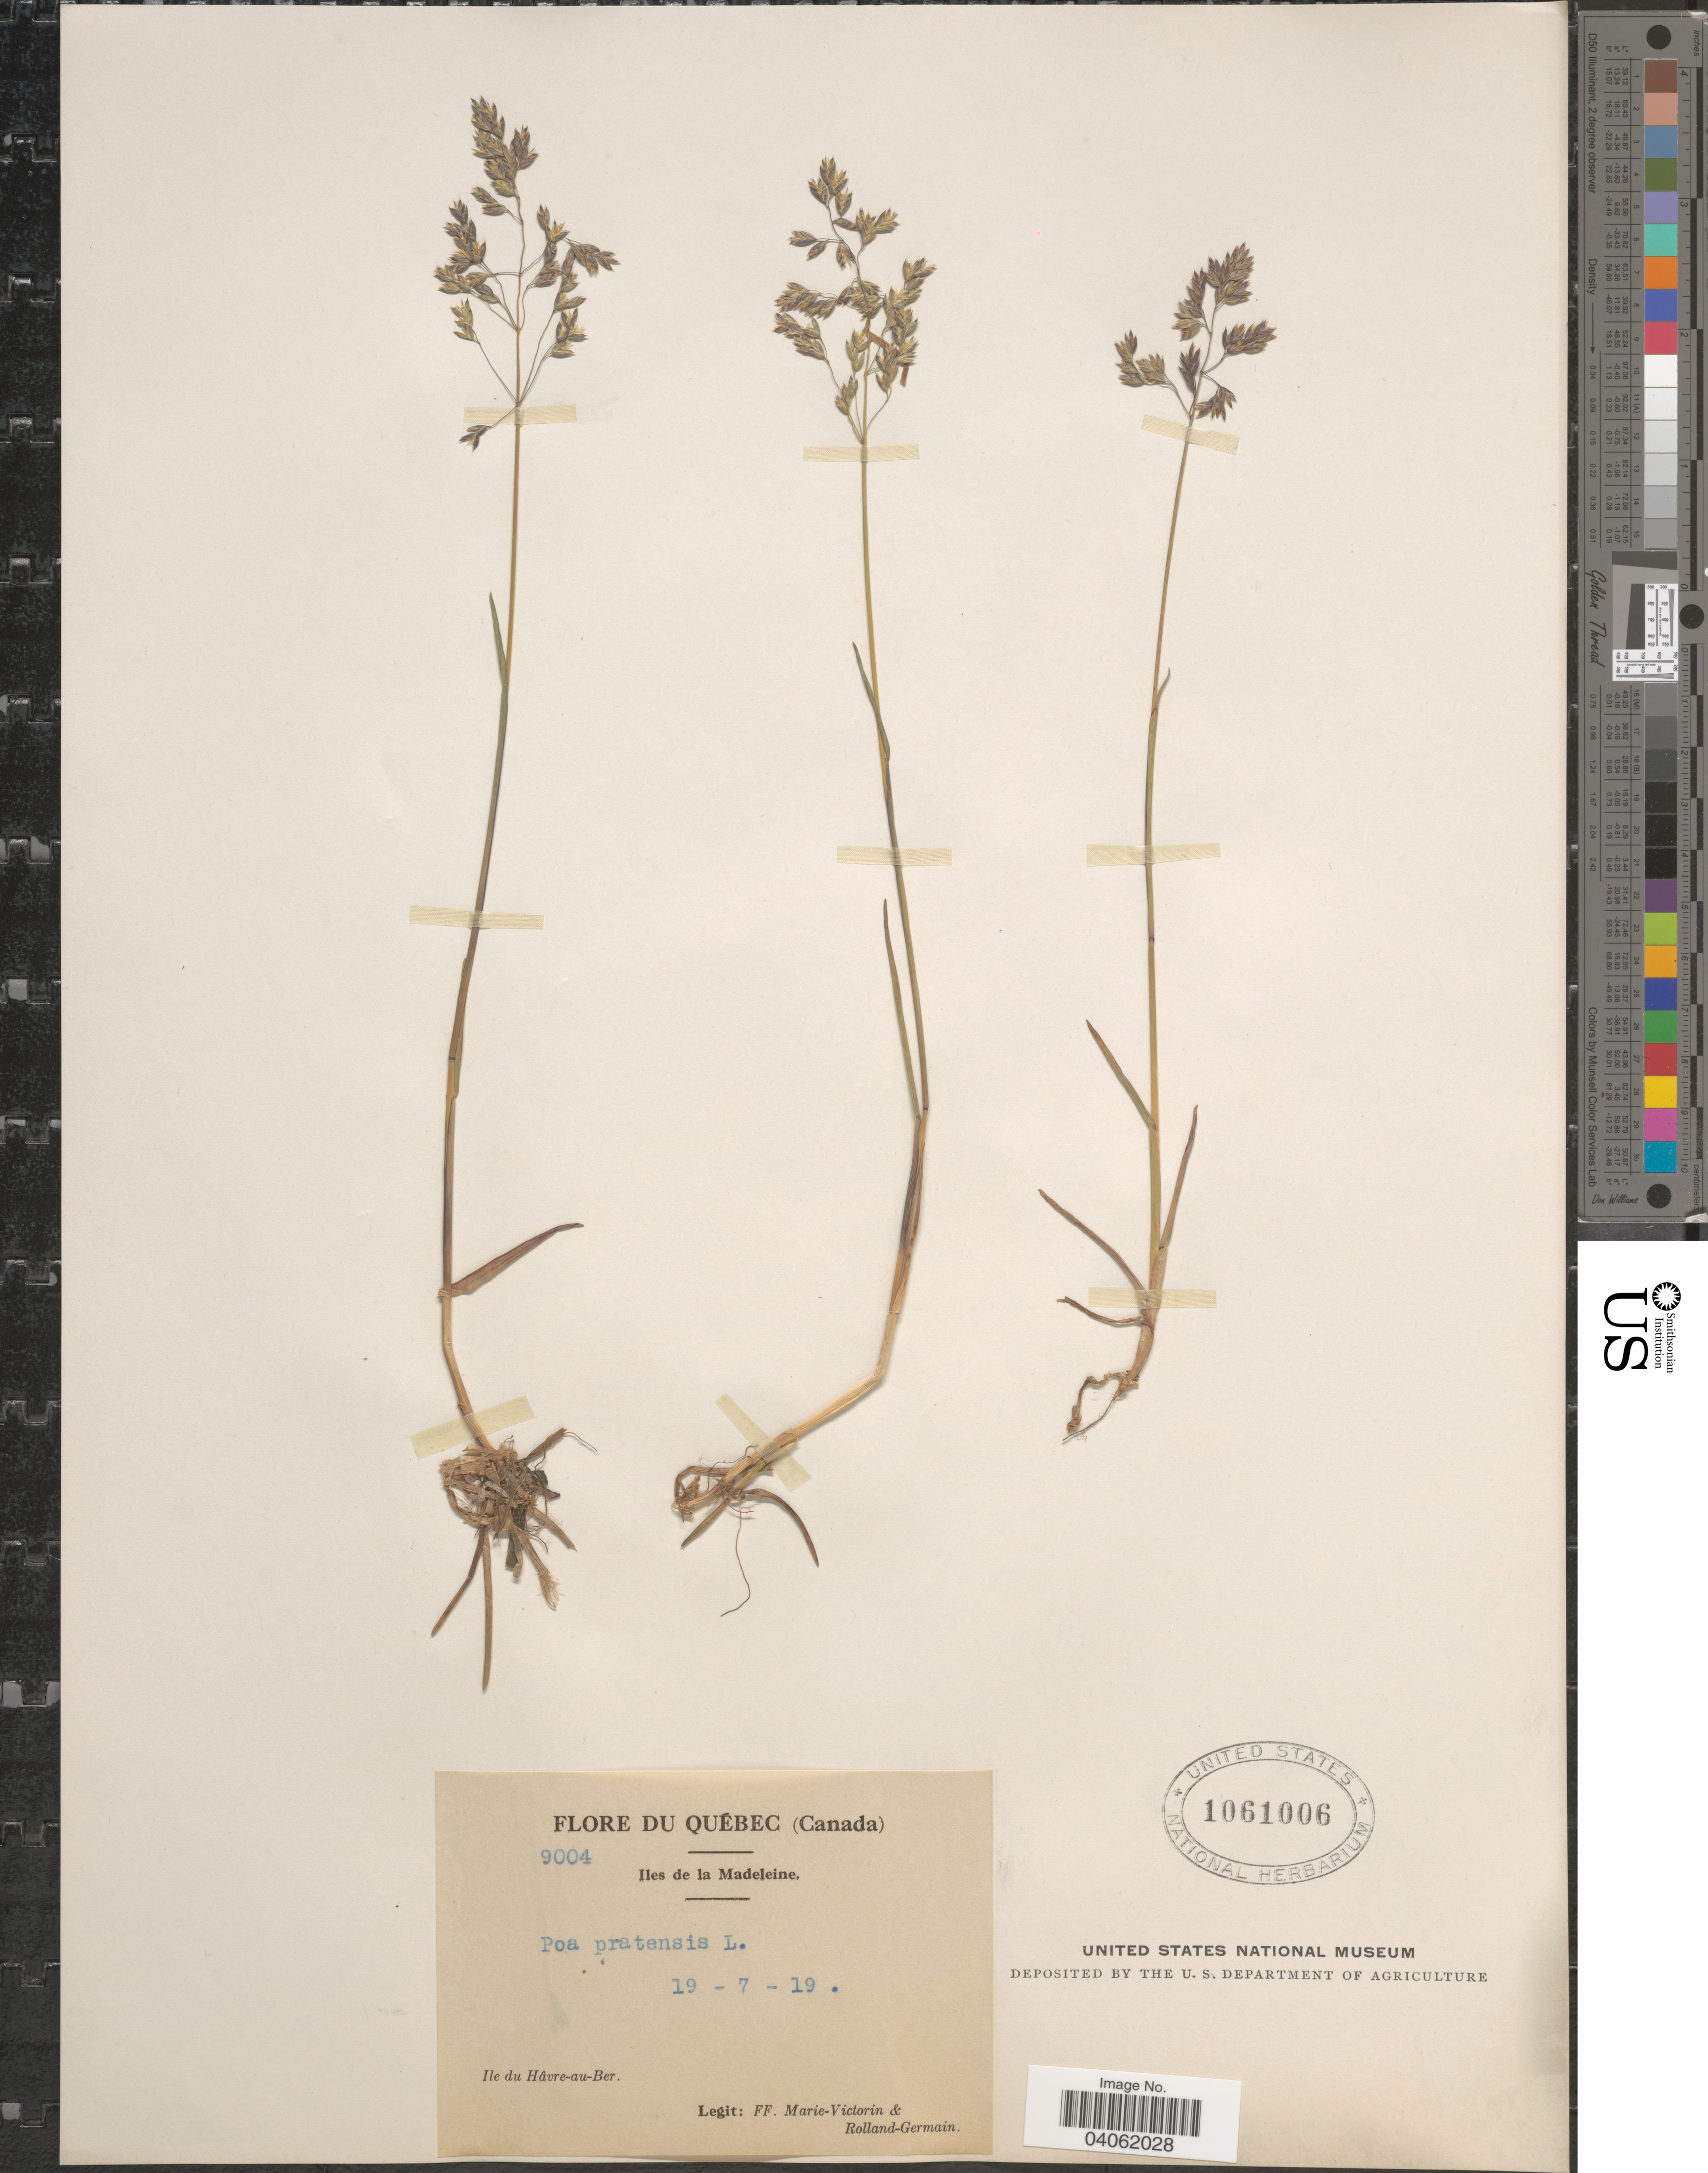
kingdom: Plantae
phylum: Tracheophyta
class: Liliopsida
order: Poales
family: Poaceae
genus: Poa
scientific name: Poa pratensis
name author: L.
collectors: F. Marie-Victorin & Rolland-Germain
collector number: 9004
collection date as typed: Transcribed d/m/y: 19/7/19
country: Canada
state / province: Quebec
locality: Iles de la Madeleine. Ile du Hâvre-au-Ber.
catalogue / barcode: US 1061006